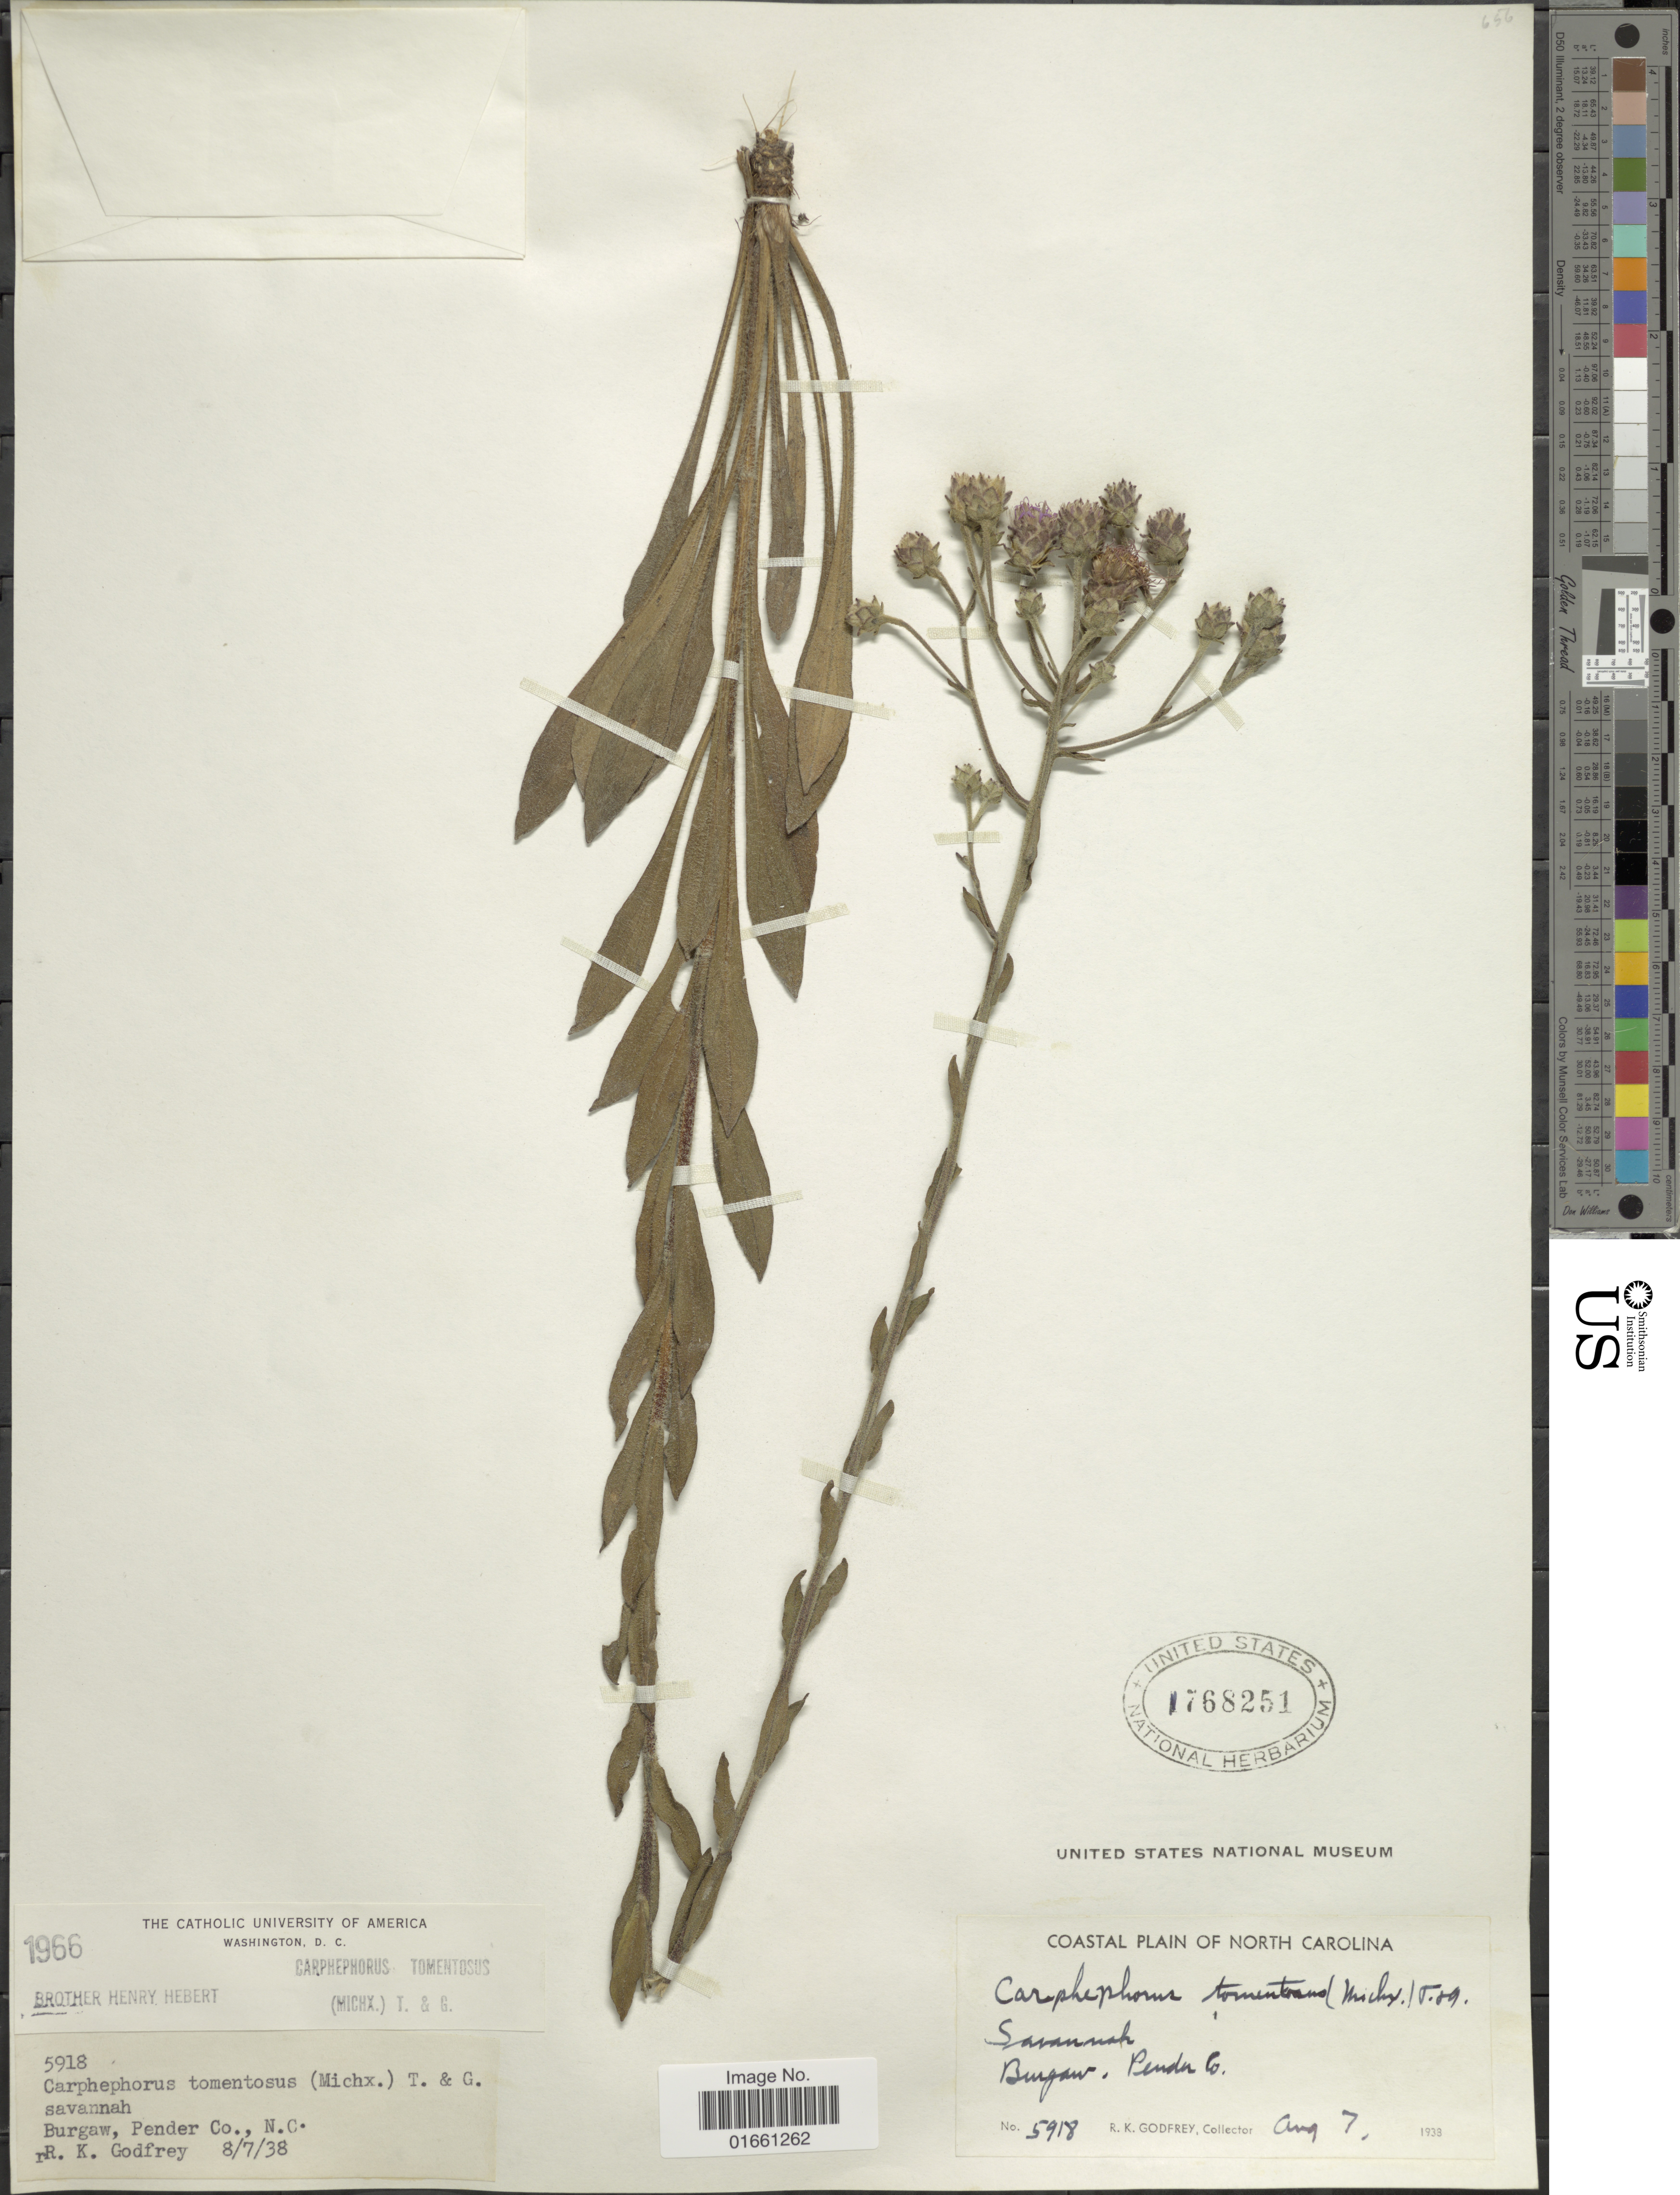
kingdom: Plantae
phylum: Tracheophyta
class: Magnoliopsida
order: Asterales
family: Asteraceae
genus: Carphephorus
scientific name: Carphephorus tomentosus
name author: (Michaux) Torr. & A. Gray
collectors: R. K. Godfrey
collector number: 5918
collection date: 1938-08-07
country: United States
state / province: North Carolina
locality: Coastal Plain of North Carolina, Burgaw, Pender Co.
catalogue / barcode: US 1768251